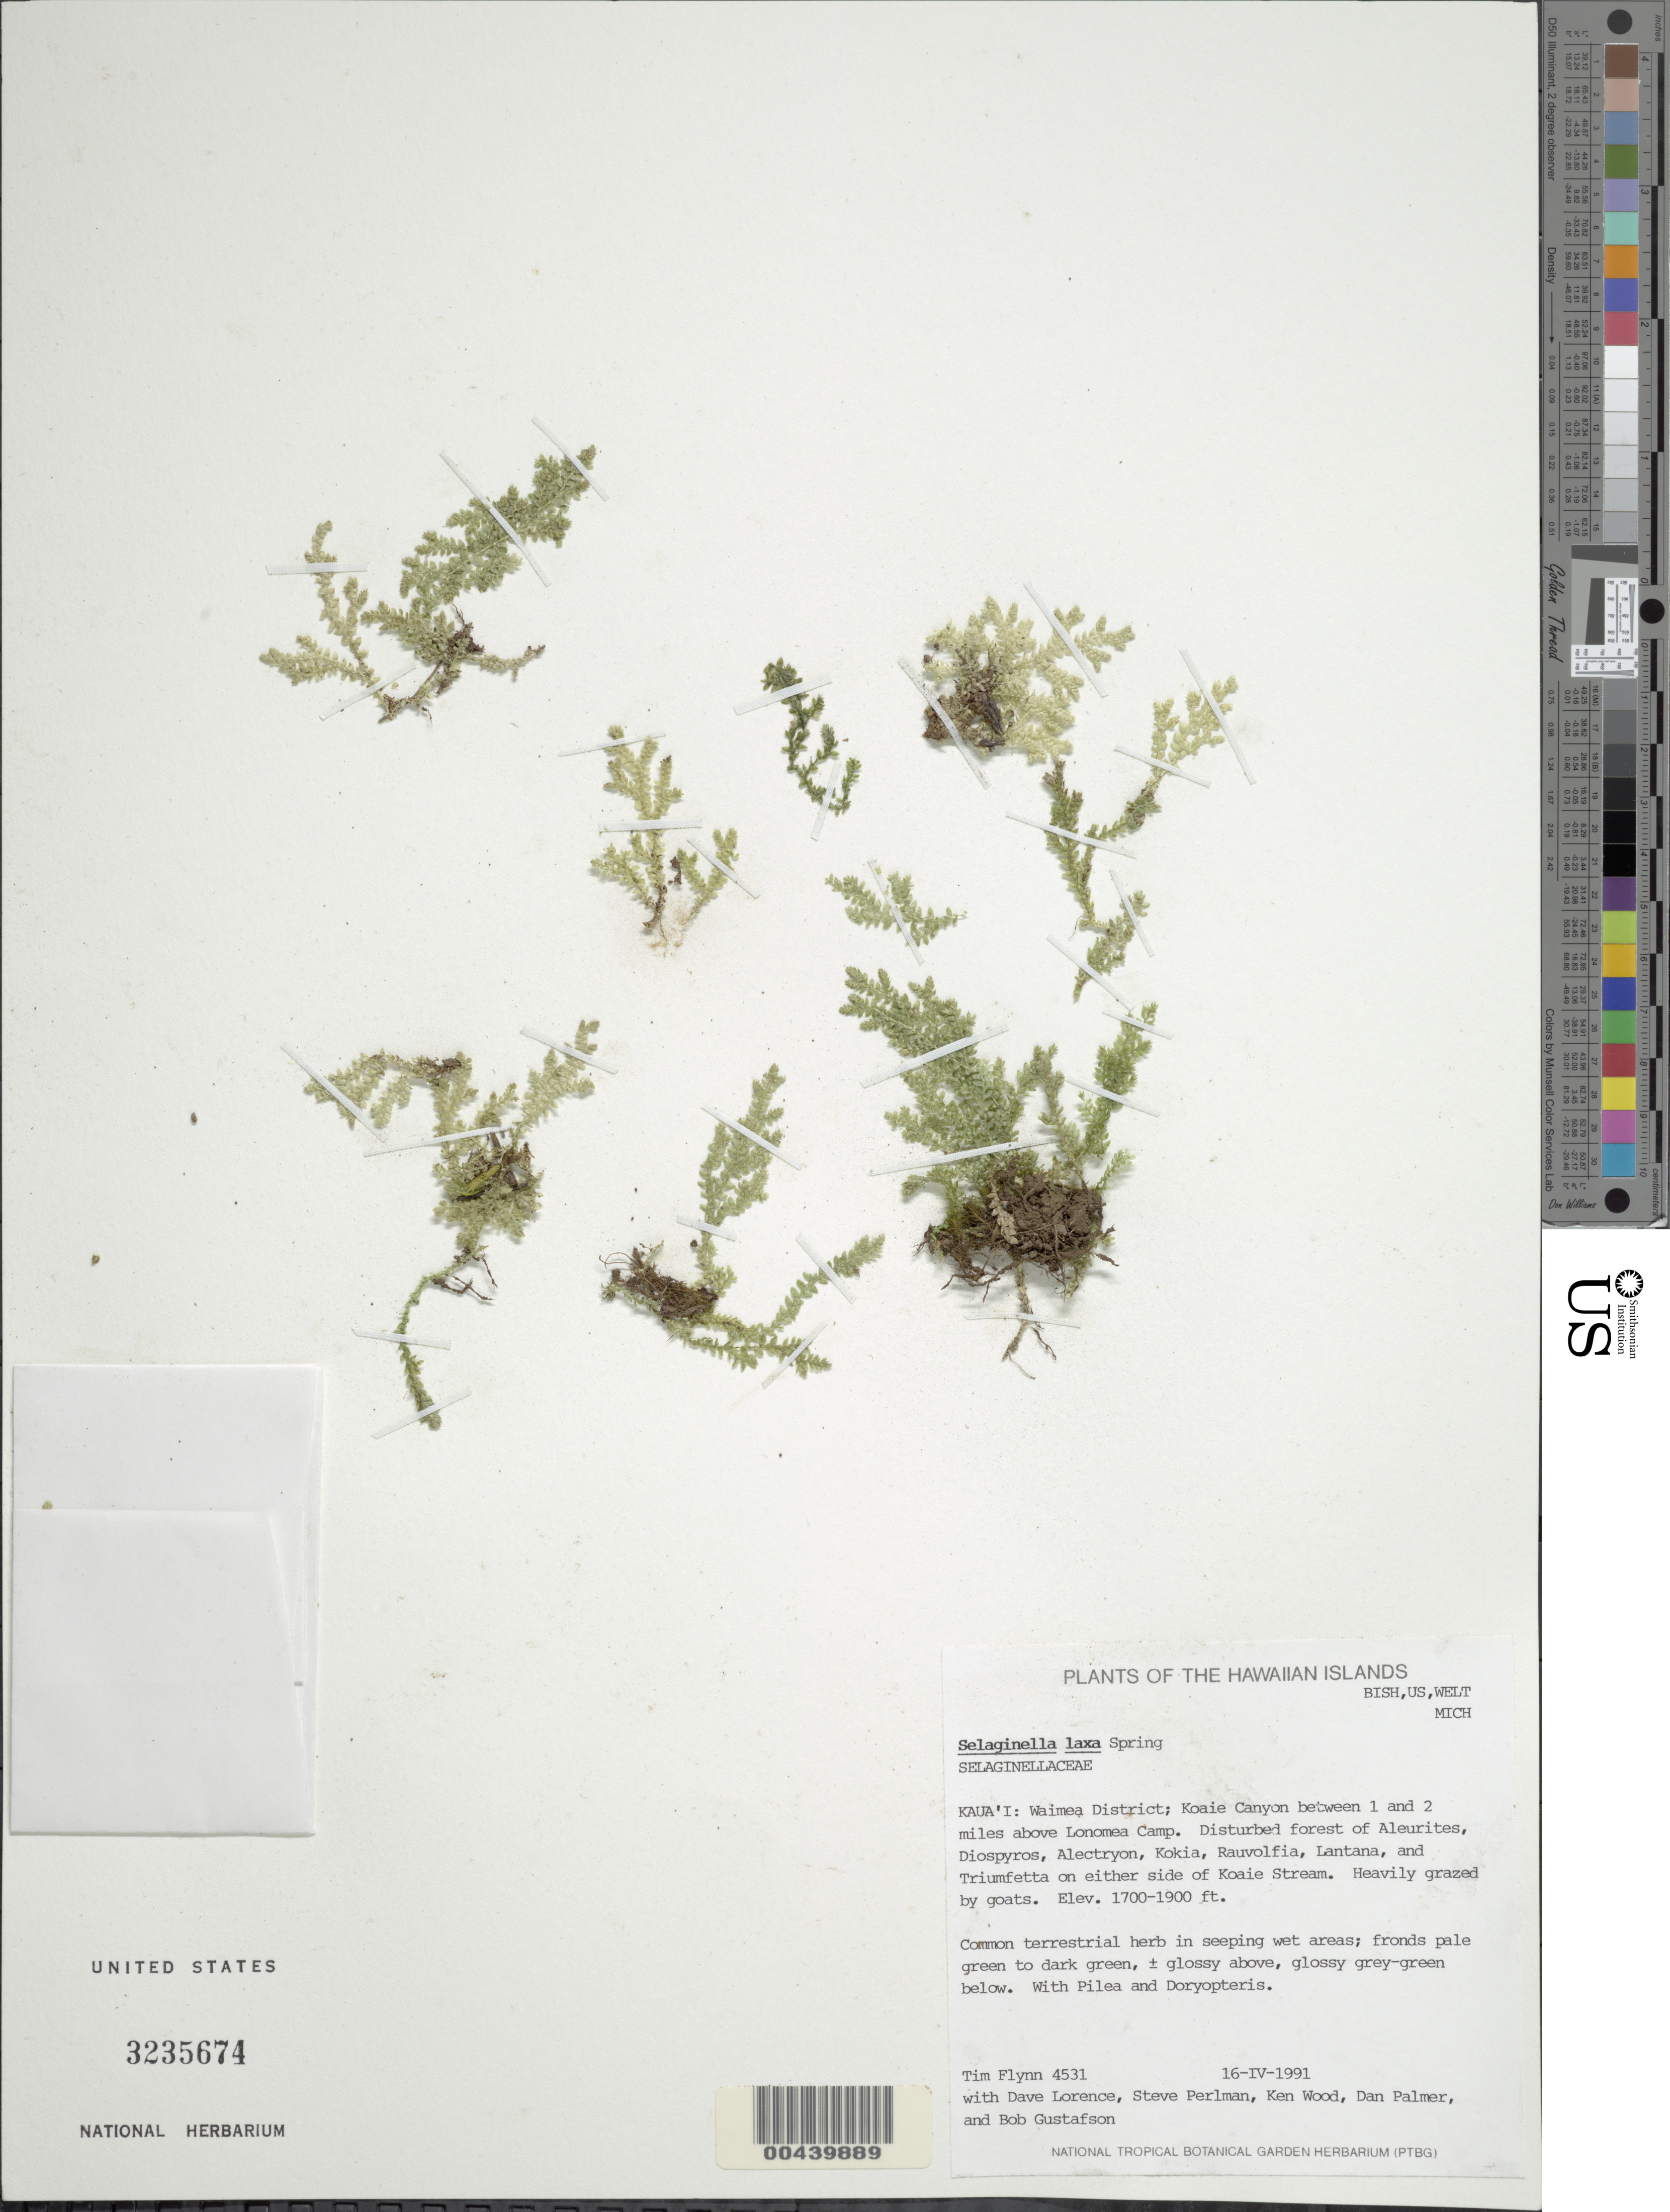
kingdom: Plantae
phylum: Tracheophyta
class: Lycopodiopsida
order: Selaginellales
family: Selaginellaceae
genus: Selaginella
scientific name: Selaginella laxa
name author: Spring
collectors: T. W. Flynn, D. Lorence, S. P. Perlman, K. Wood & D. Palmer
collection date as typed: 16 Apr 1991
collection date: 1991-04-16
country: United States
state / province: Hawaii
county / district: Kauai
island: Kaua'i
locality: Waimea District; Koaie Canyon between 1 and 2 mi above Lonomea Camp. on either side of Koaie stream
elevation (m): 518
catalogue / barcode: US 3235674